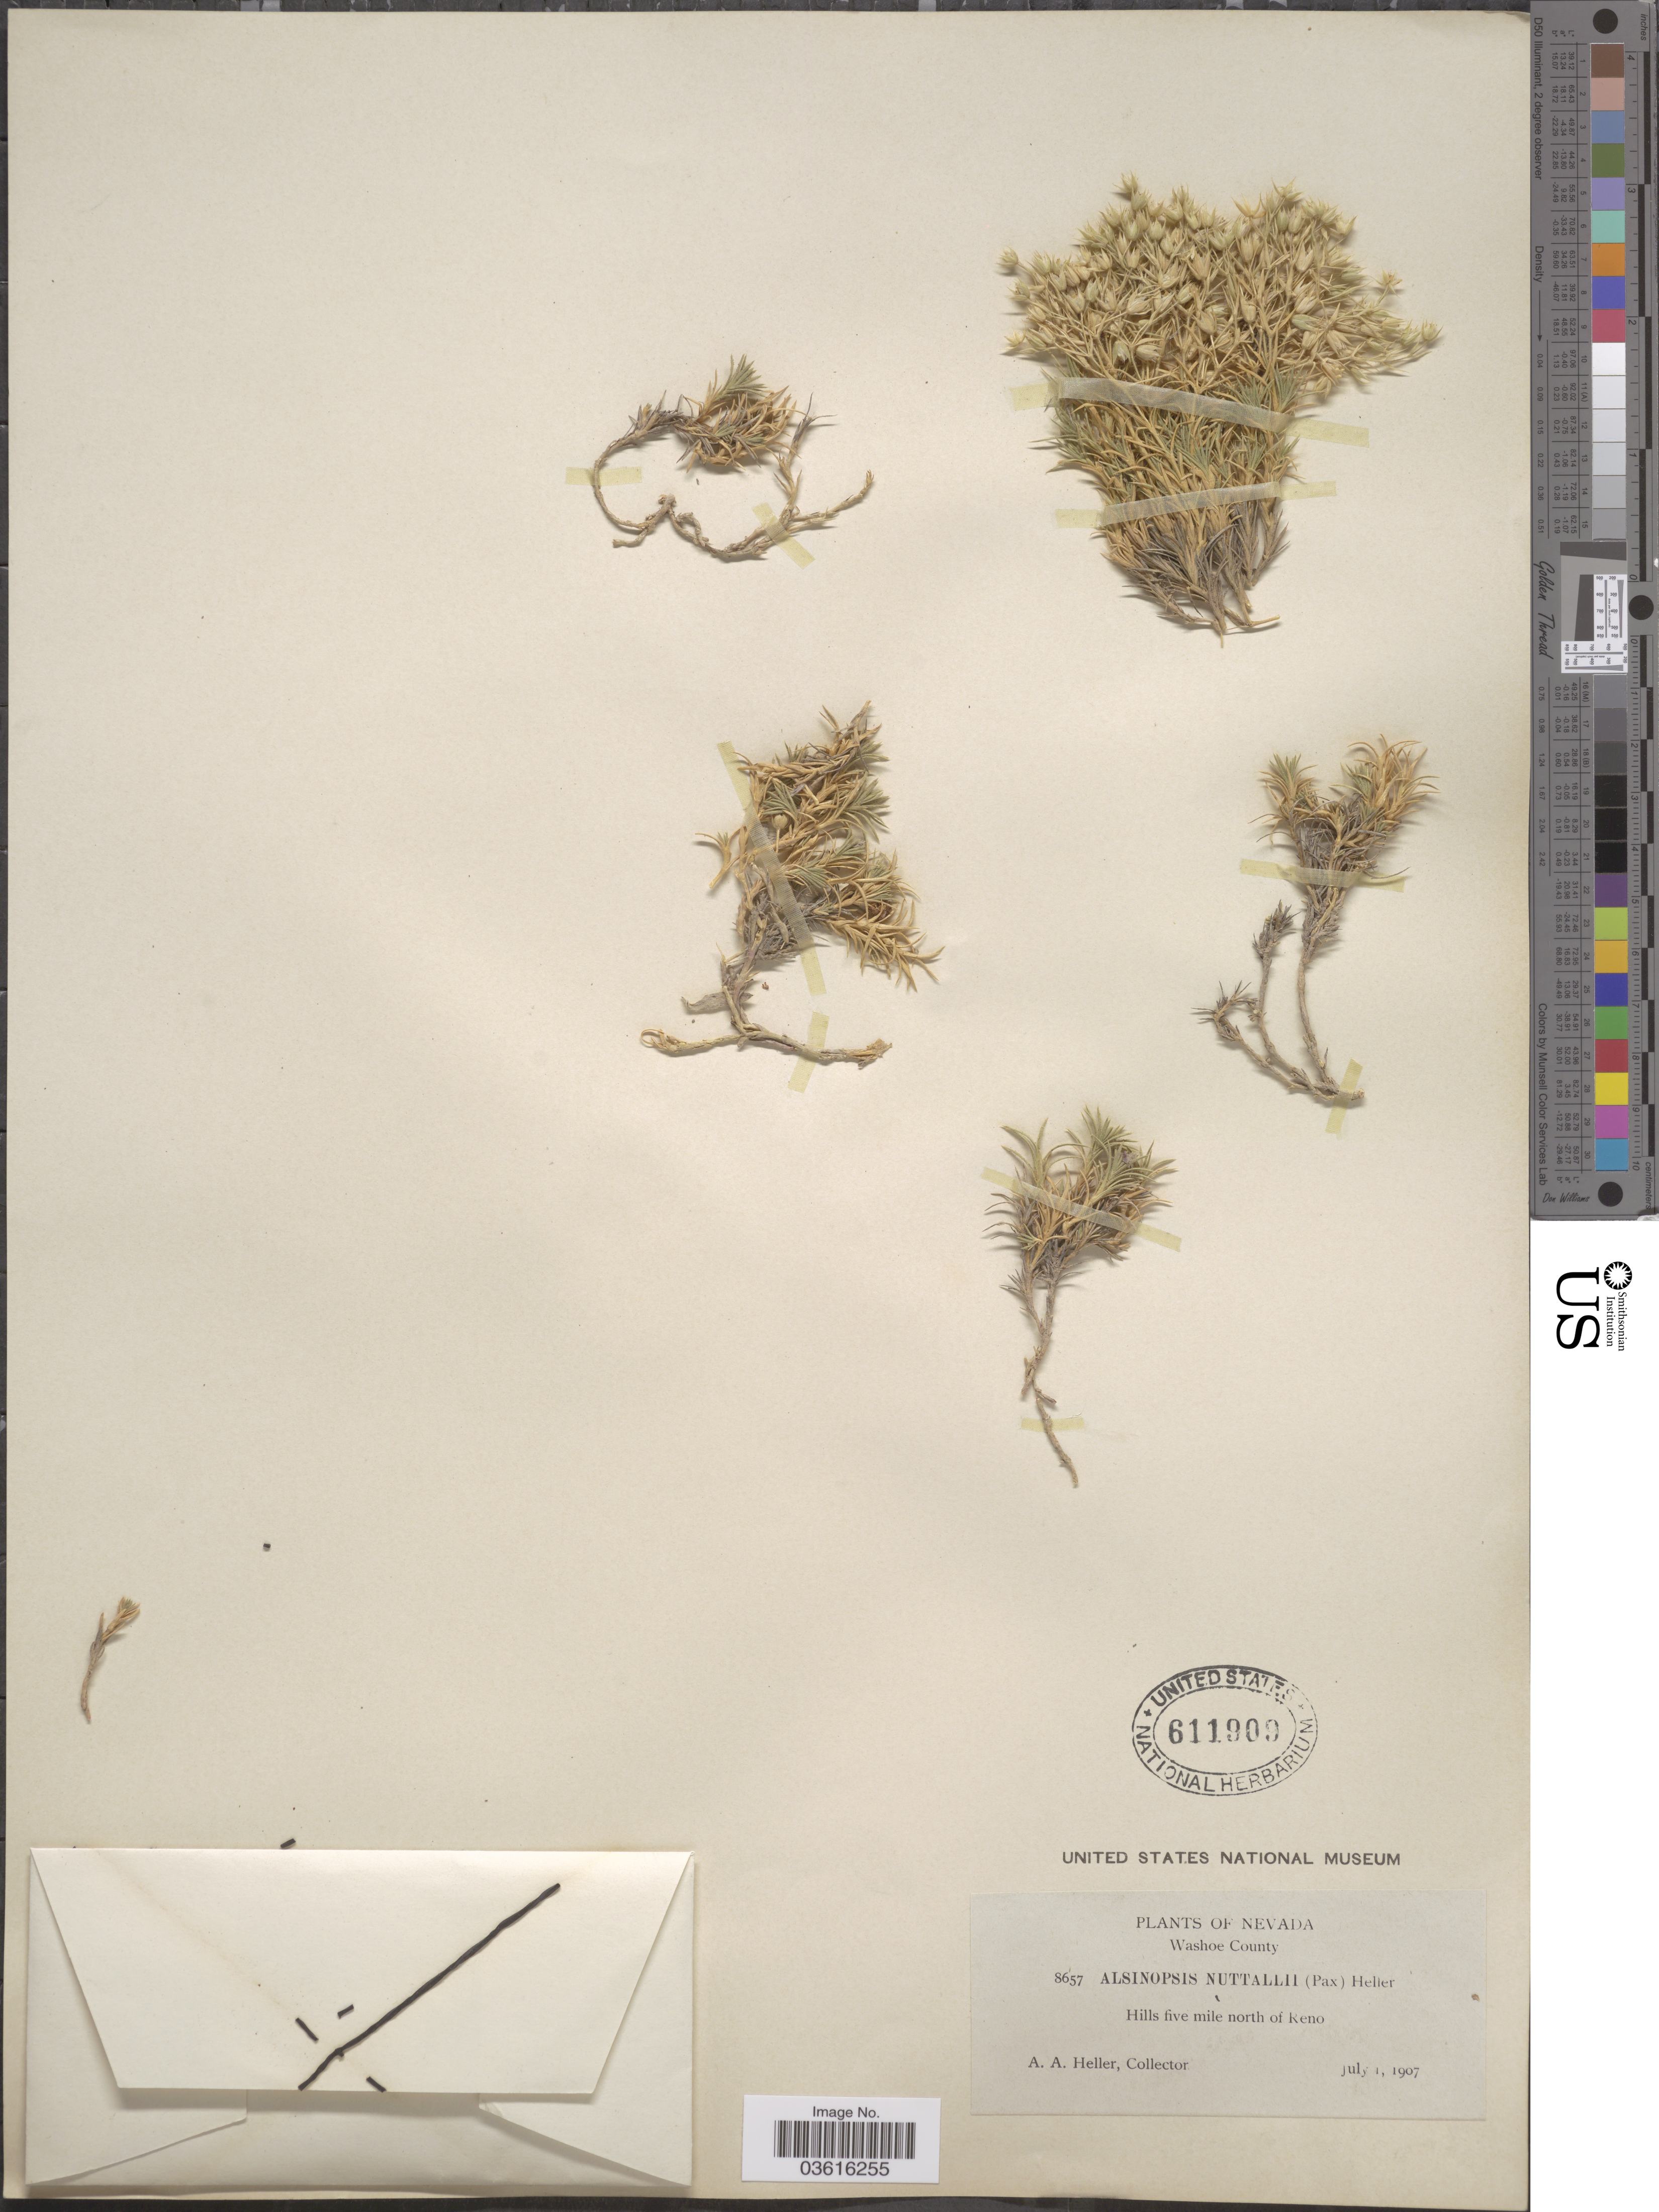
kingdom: Plantae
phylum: Tracheophyta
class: Magnoliopsida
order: Caryophyllales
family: Caryophyllaceae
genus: Minuartia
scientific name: Minuartia nuttallii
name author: (Pax) Briq.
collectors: A. A. Heller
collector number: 8657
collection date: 1907-07-01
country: United States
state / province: Nevada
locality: Washoe County. Hills five mile north of Reno.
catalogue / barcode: US 611909